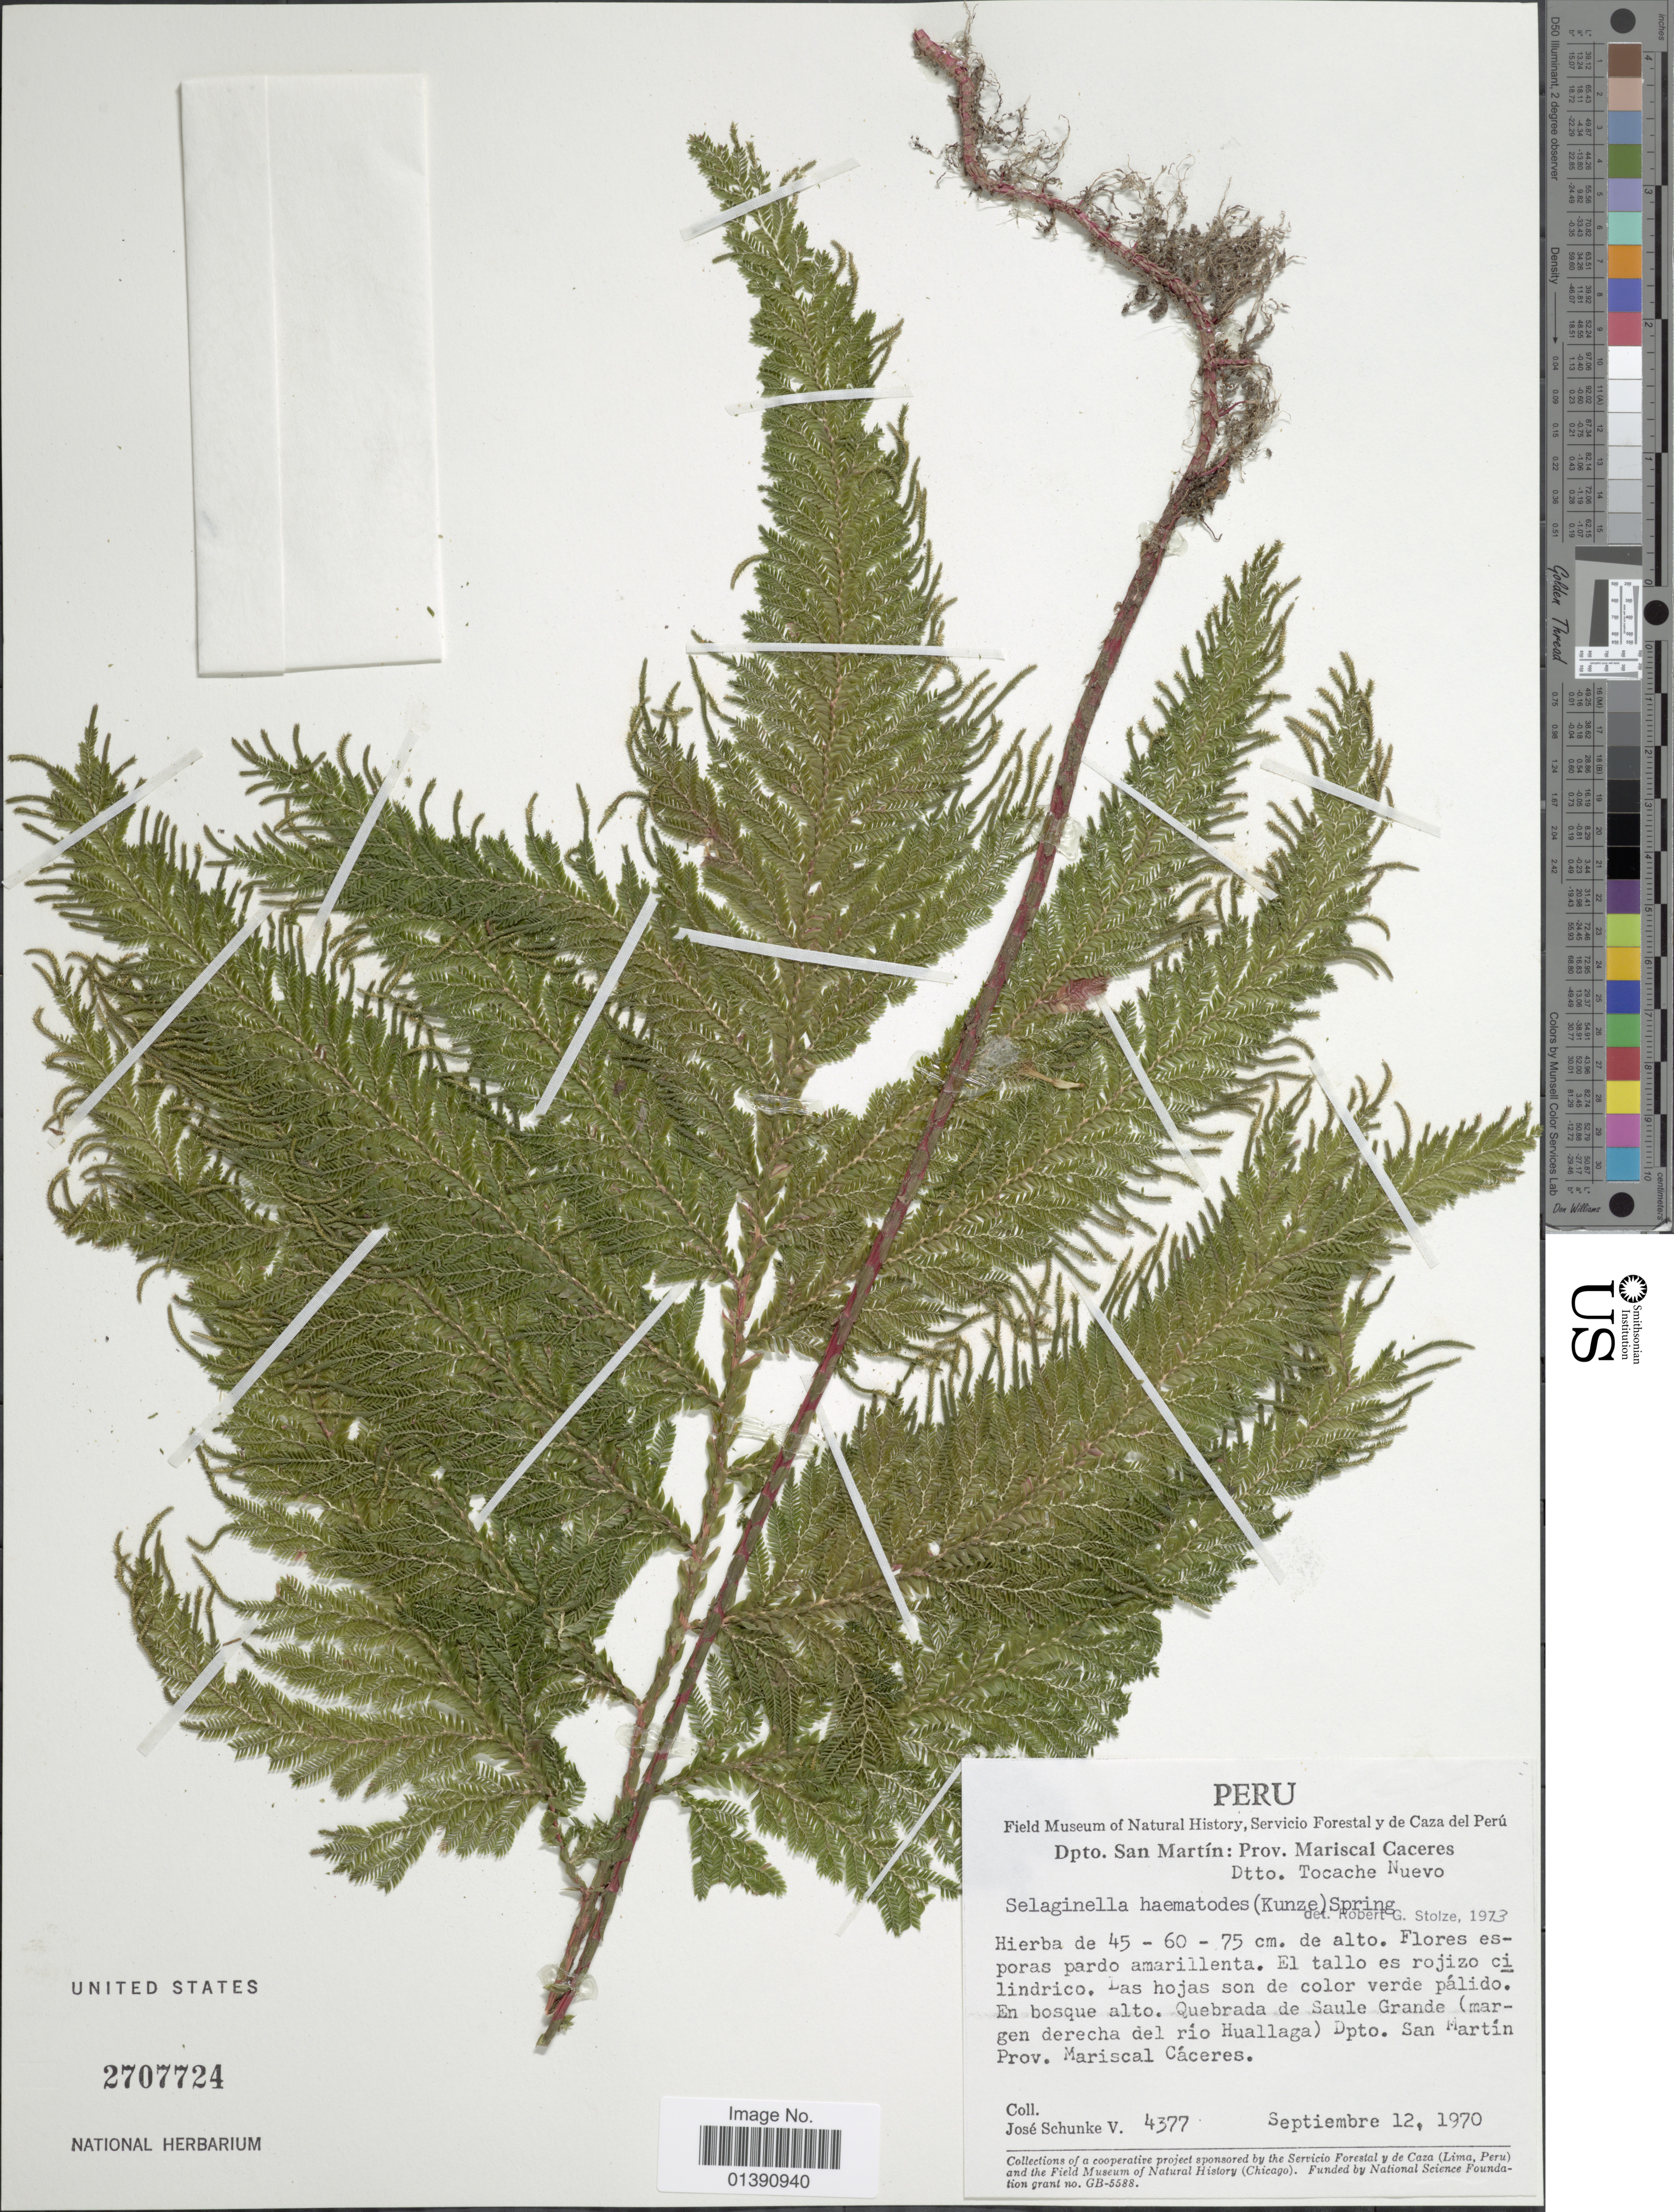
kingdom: Plantae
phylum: Tracheophyta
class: Lycopodiopsida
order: Selaginellales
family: Selaginellaceae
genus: Selaginella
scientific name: Selaginella haematodes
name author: (Kunze) Spring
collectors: J. Schunke Vigo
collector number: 4377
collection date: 1970-09-12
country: Peru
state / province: San Martín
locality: Prov. Marsical Caceres, Dtto Tocache Nuevo, Quebrada de Saule Grande (margen derecha del río Huallaga) Dpto San martin Prov Mariscal Caceres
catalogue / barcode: US 2707724